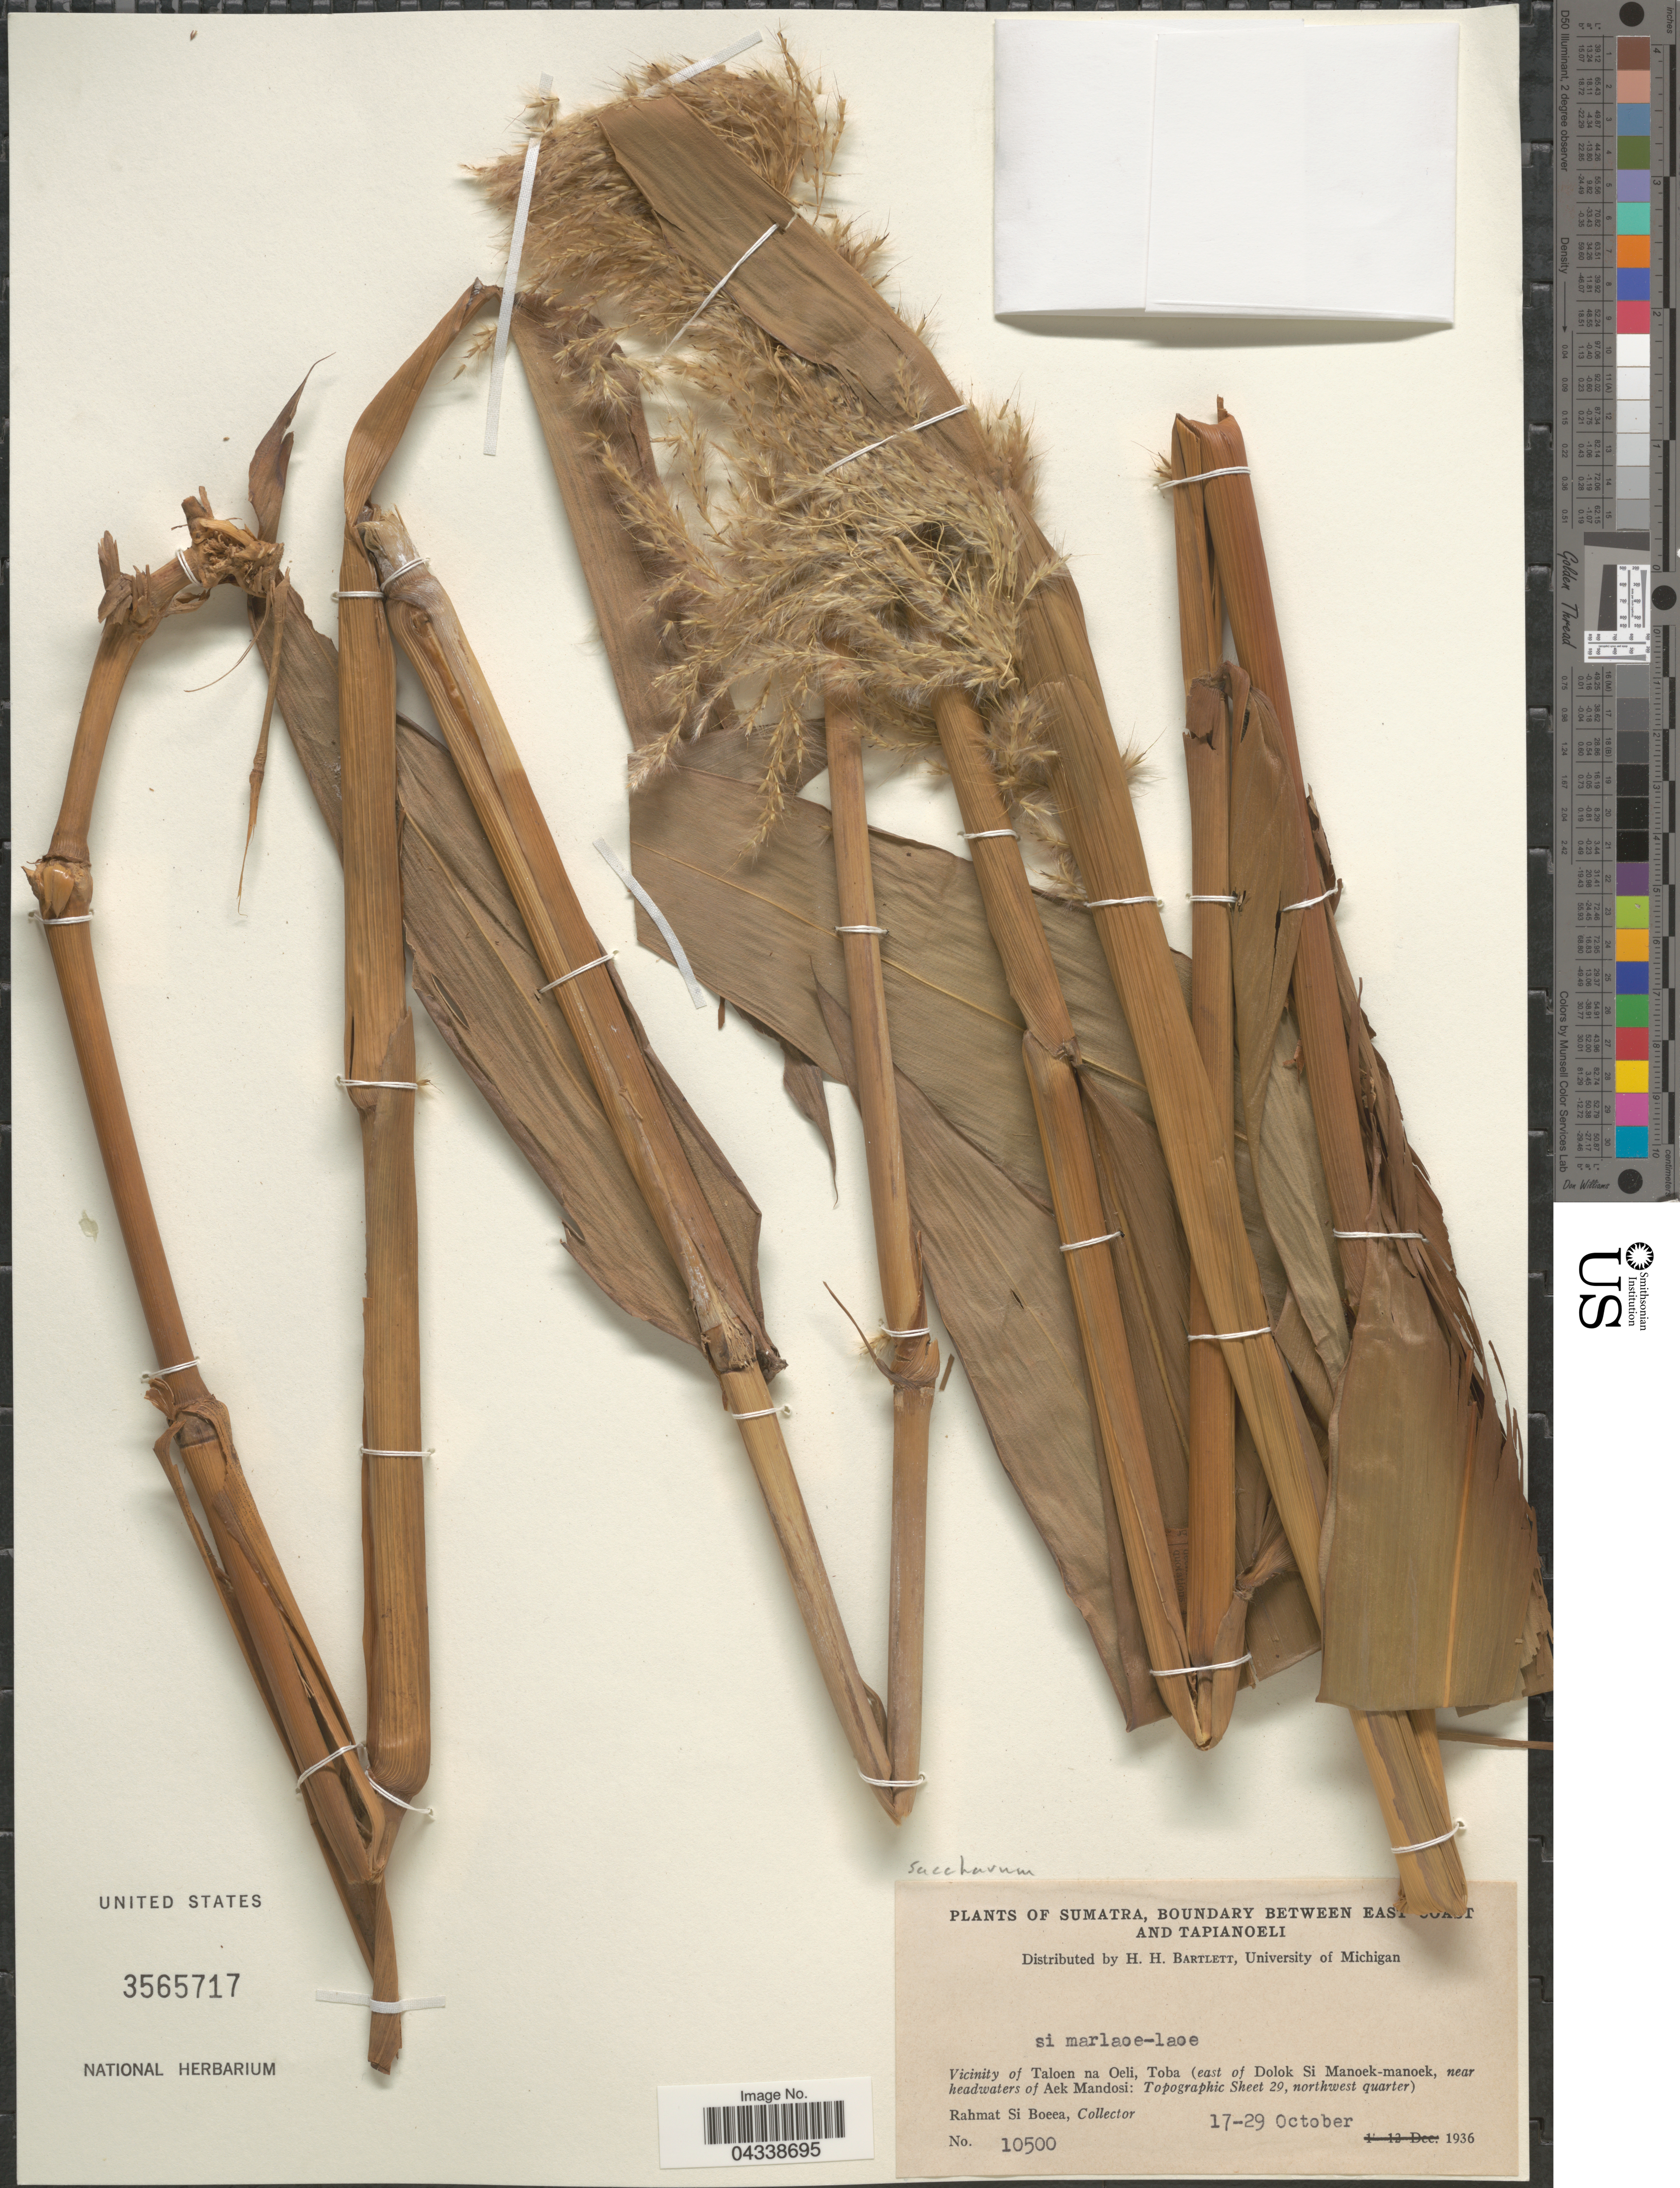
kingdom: Plantae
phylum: Tracheophyta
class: Liliopsida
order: Poales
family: Poaceae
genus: Saccharum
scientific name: Saccharum sp.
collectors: Rahmat Si Boeea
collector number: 10500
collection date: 1936-10-17/1936-10-29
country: Indonesia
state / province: Sumatra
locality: Boundary between Eas[illegible text] [illegible text]t and Tapianoeli. Vicinity of Taloen na Oeli, Toba (east of Dolok si Manoek-manoek, near headwaters of Aek Mandosi: Topographic Sheet 29, northwest quarter).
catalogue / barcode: US 3565717